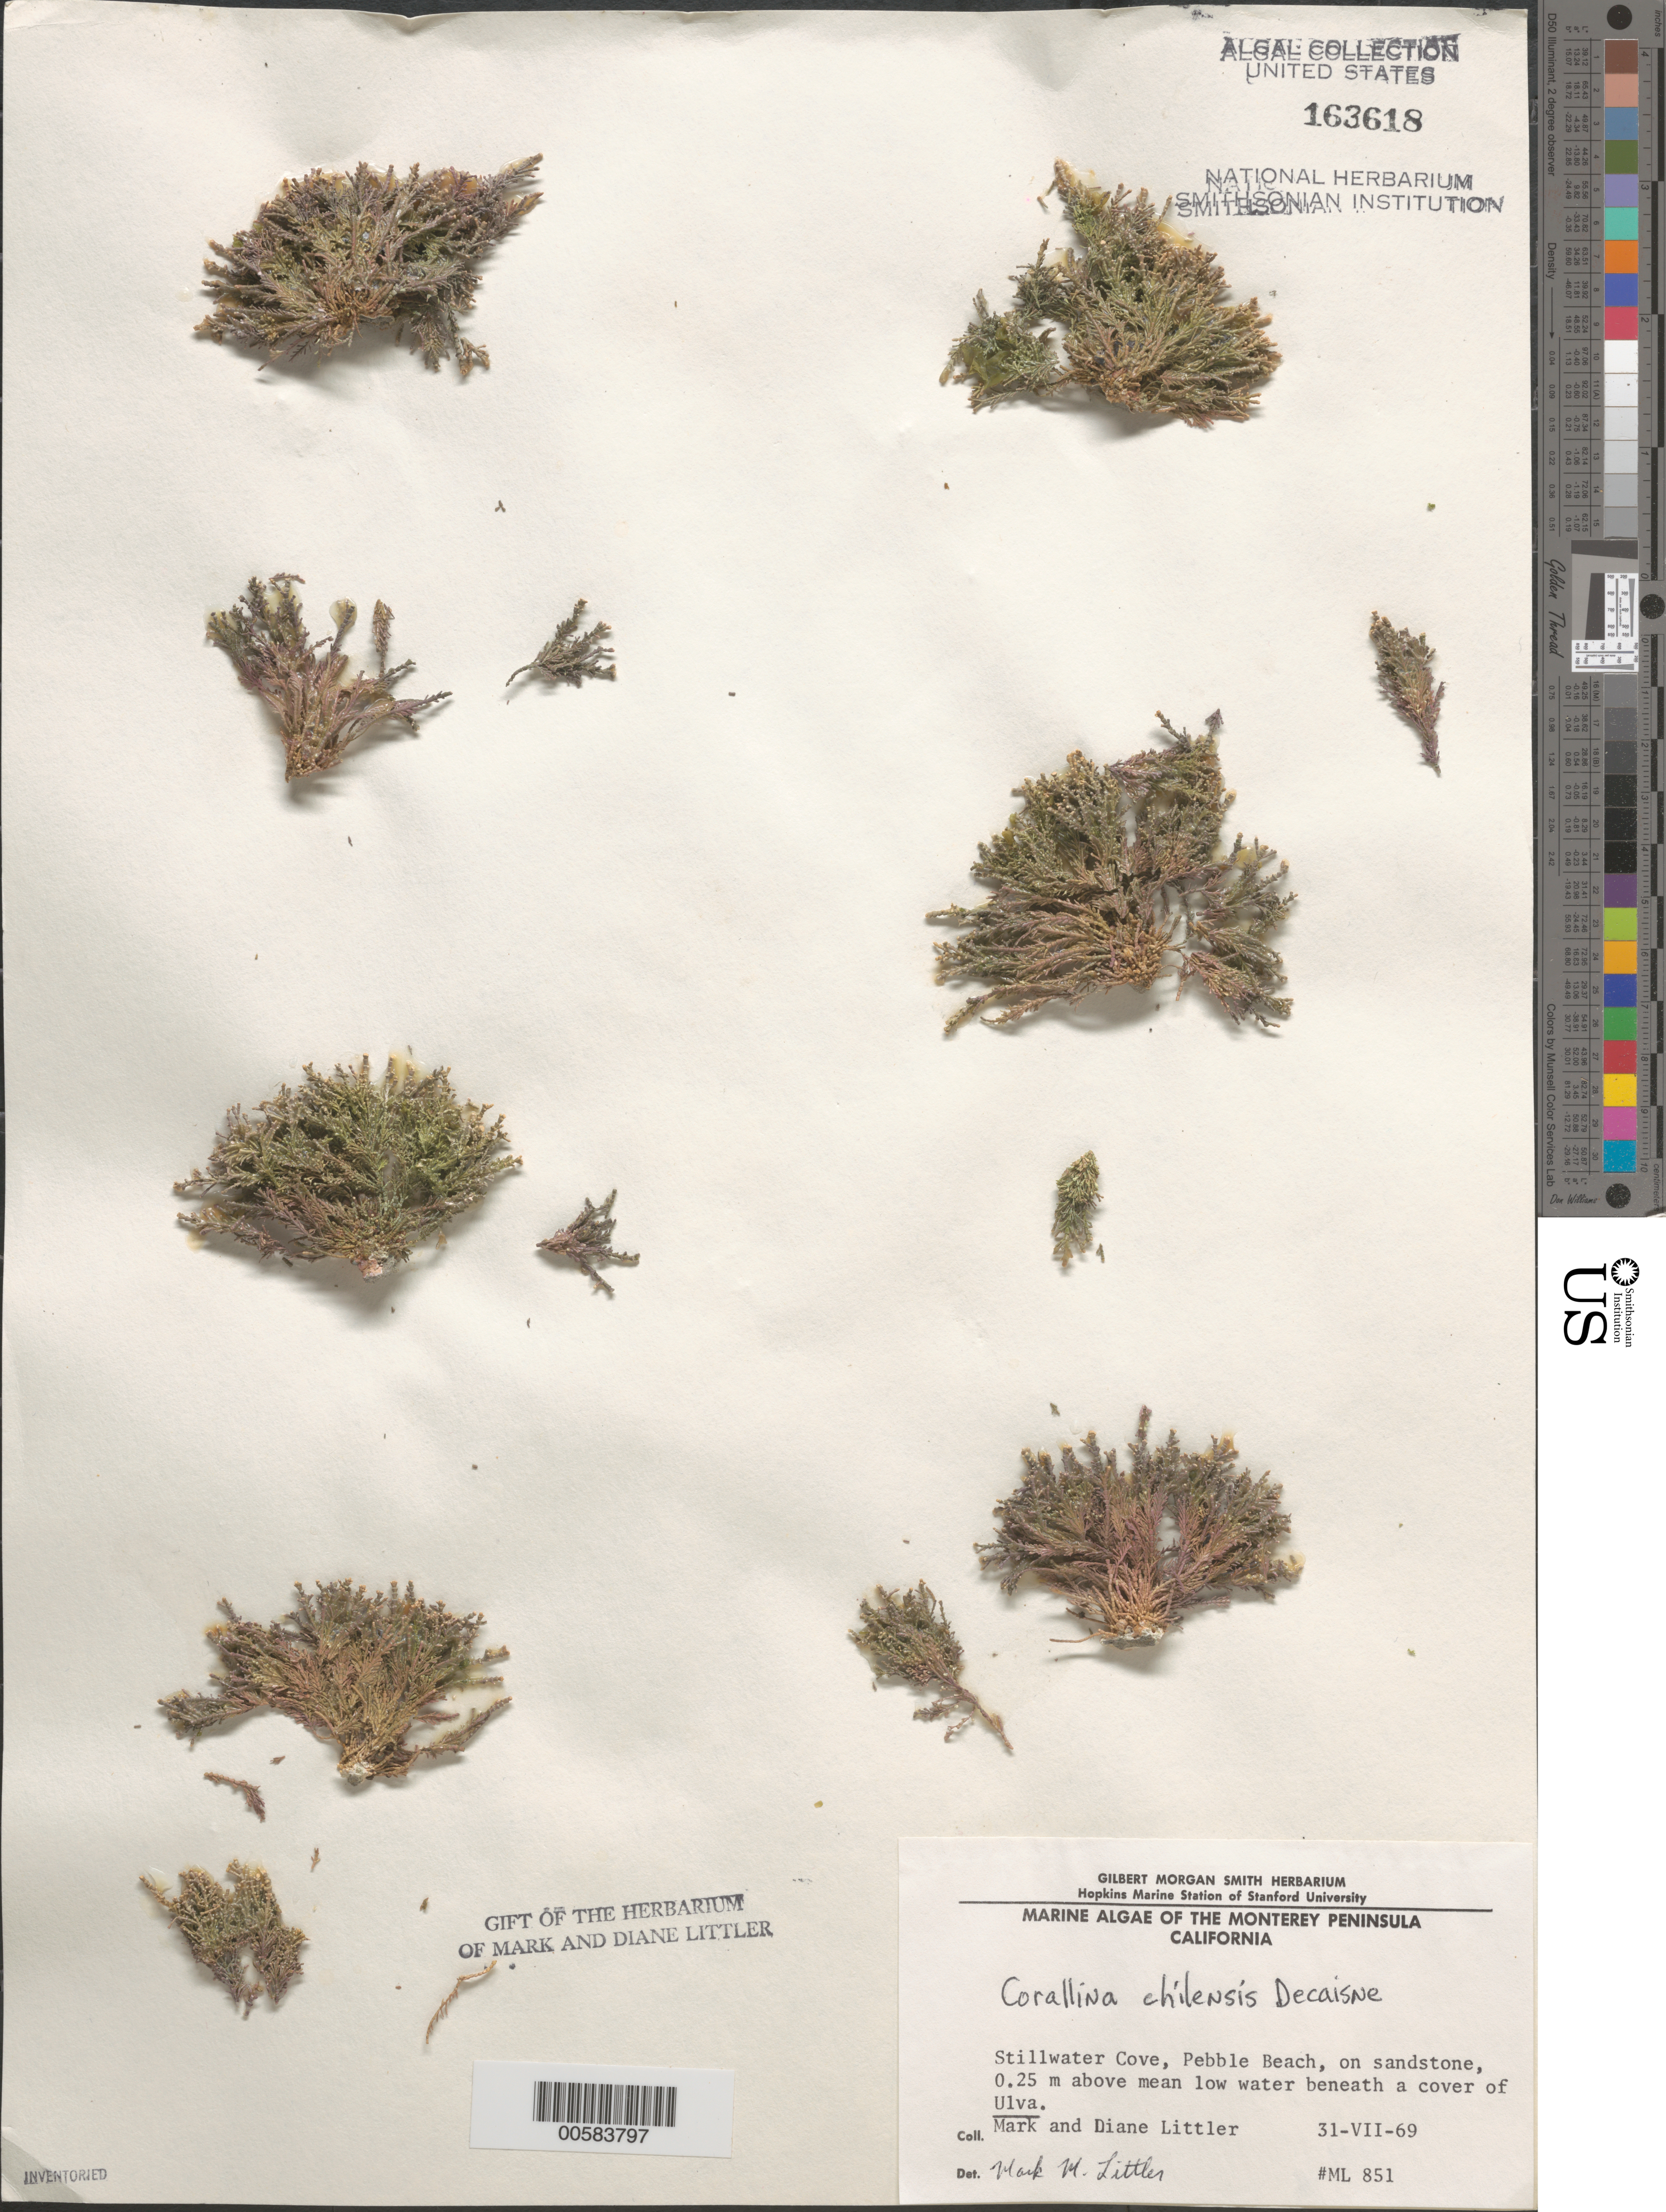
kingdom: Plantae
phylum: Rhodophyta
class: Florideophyceae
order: Corallinales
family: Corallinaceae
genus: Corallina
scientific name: Corallina officinalis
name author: L.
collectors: M. M. Littler & D. S. Littler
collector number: ML 851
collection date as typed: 31 Jul 1969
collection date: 1969-07-31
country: United States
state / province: California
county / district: Monterey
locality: Stillwater Cove, Pebble Beach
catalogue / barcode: US 163618